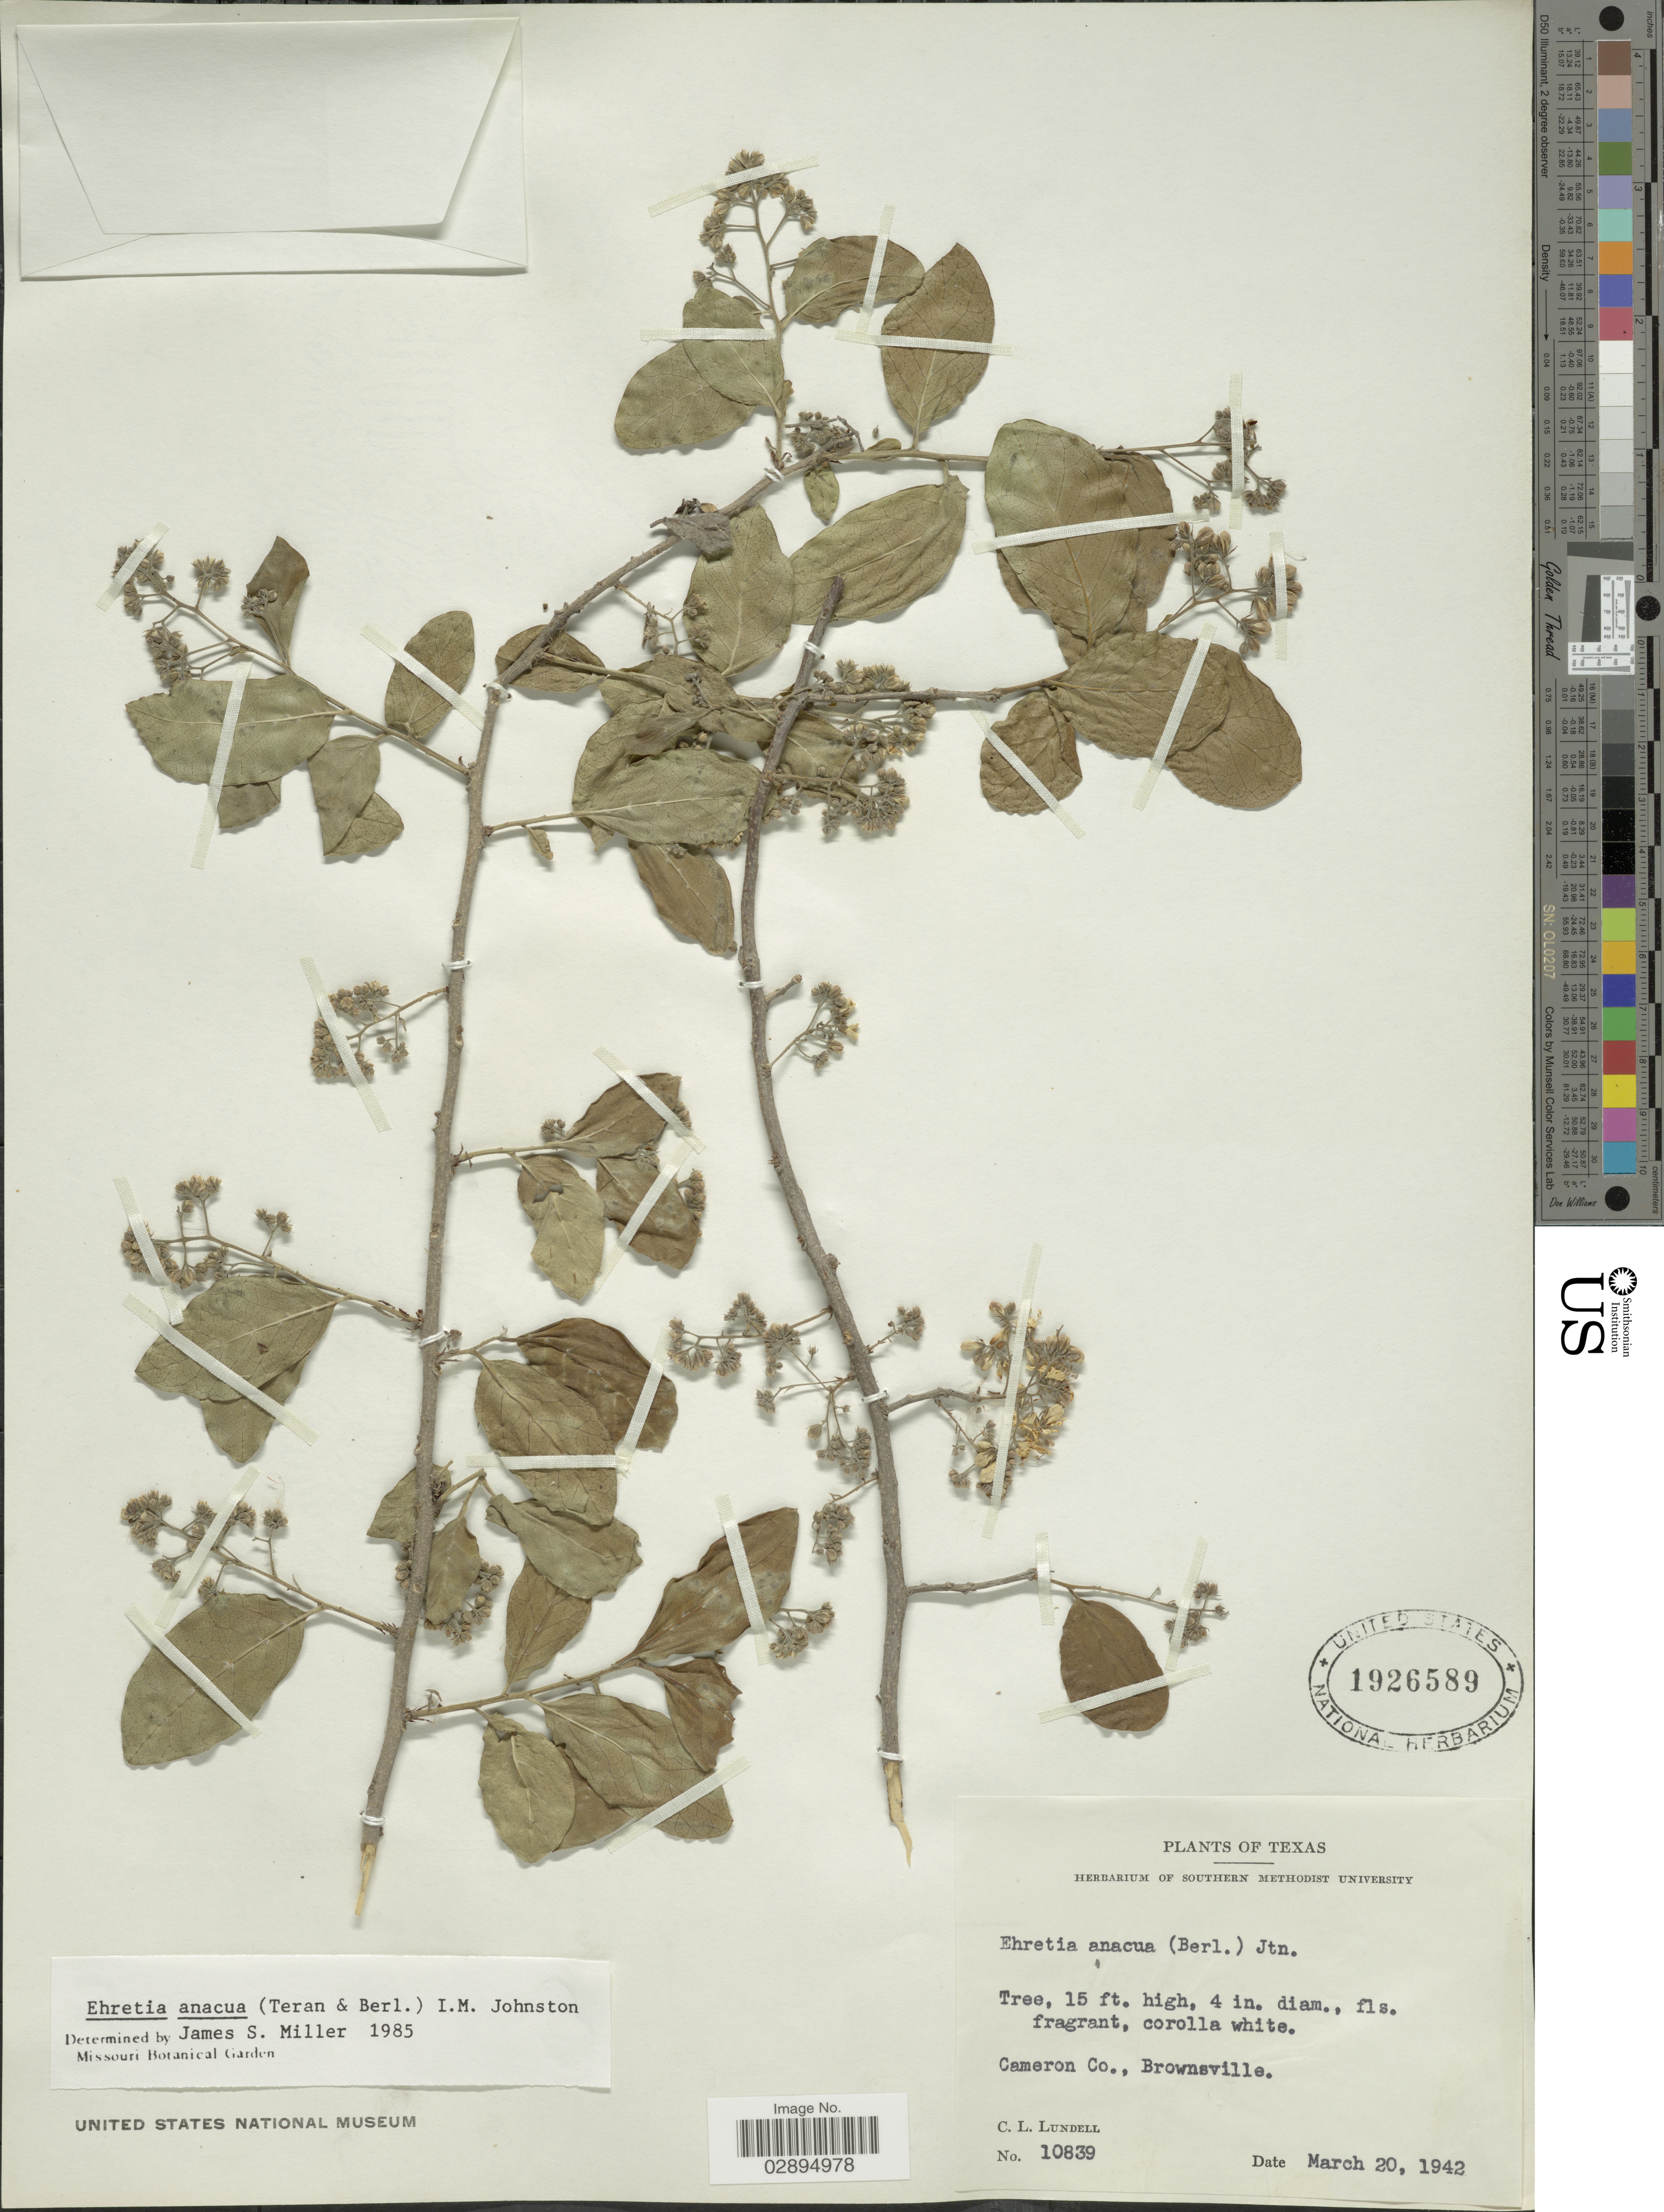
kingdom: Plantae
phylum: Tracheophyta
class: Magnoliopsida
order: Boraginales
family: Ehretiaceae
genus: Ehretia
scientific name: Ehretia anacua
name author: (Terán & Berland.) I.M. Johnst.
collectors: C. L. Lundell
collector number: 10839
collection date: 1942-03-20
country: United States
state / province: Texas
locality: Cameron Co., Brownsville.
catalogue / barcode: US 1926589